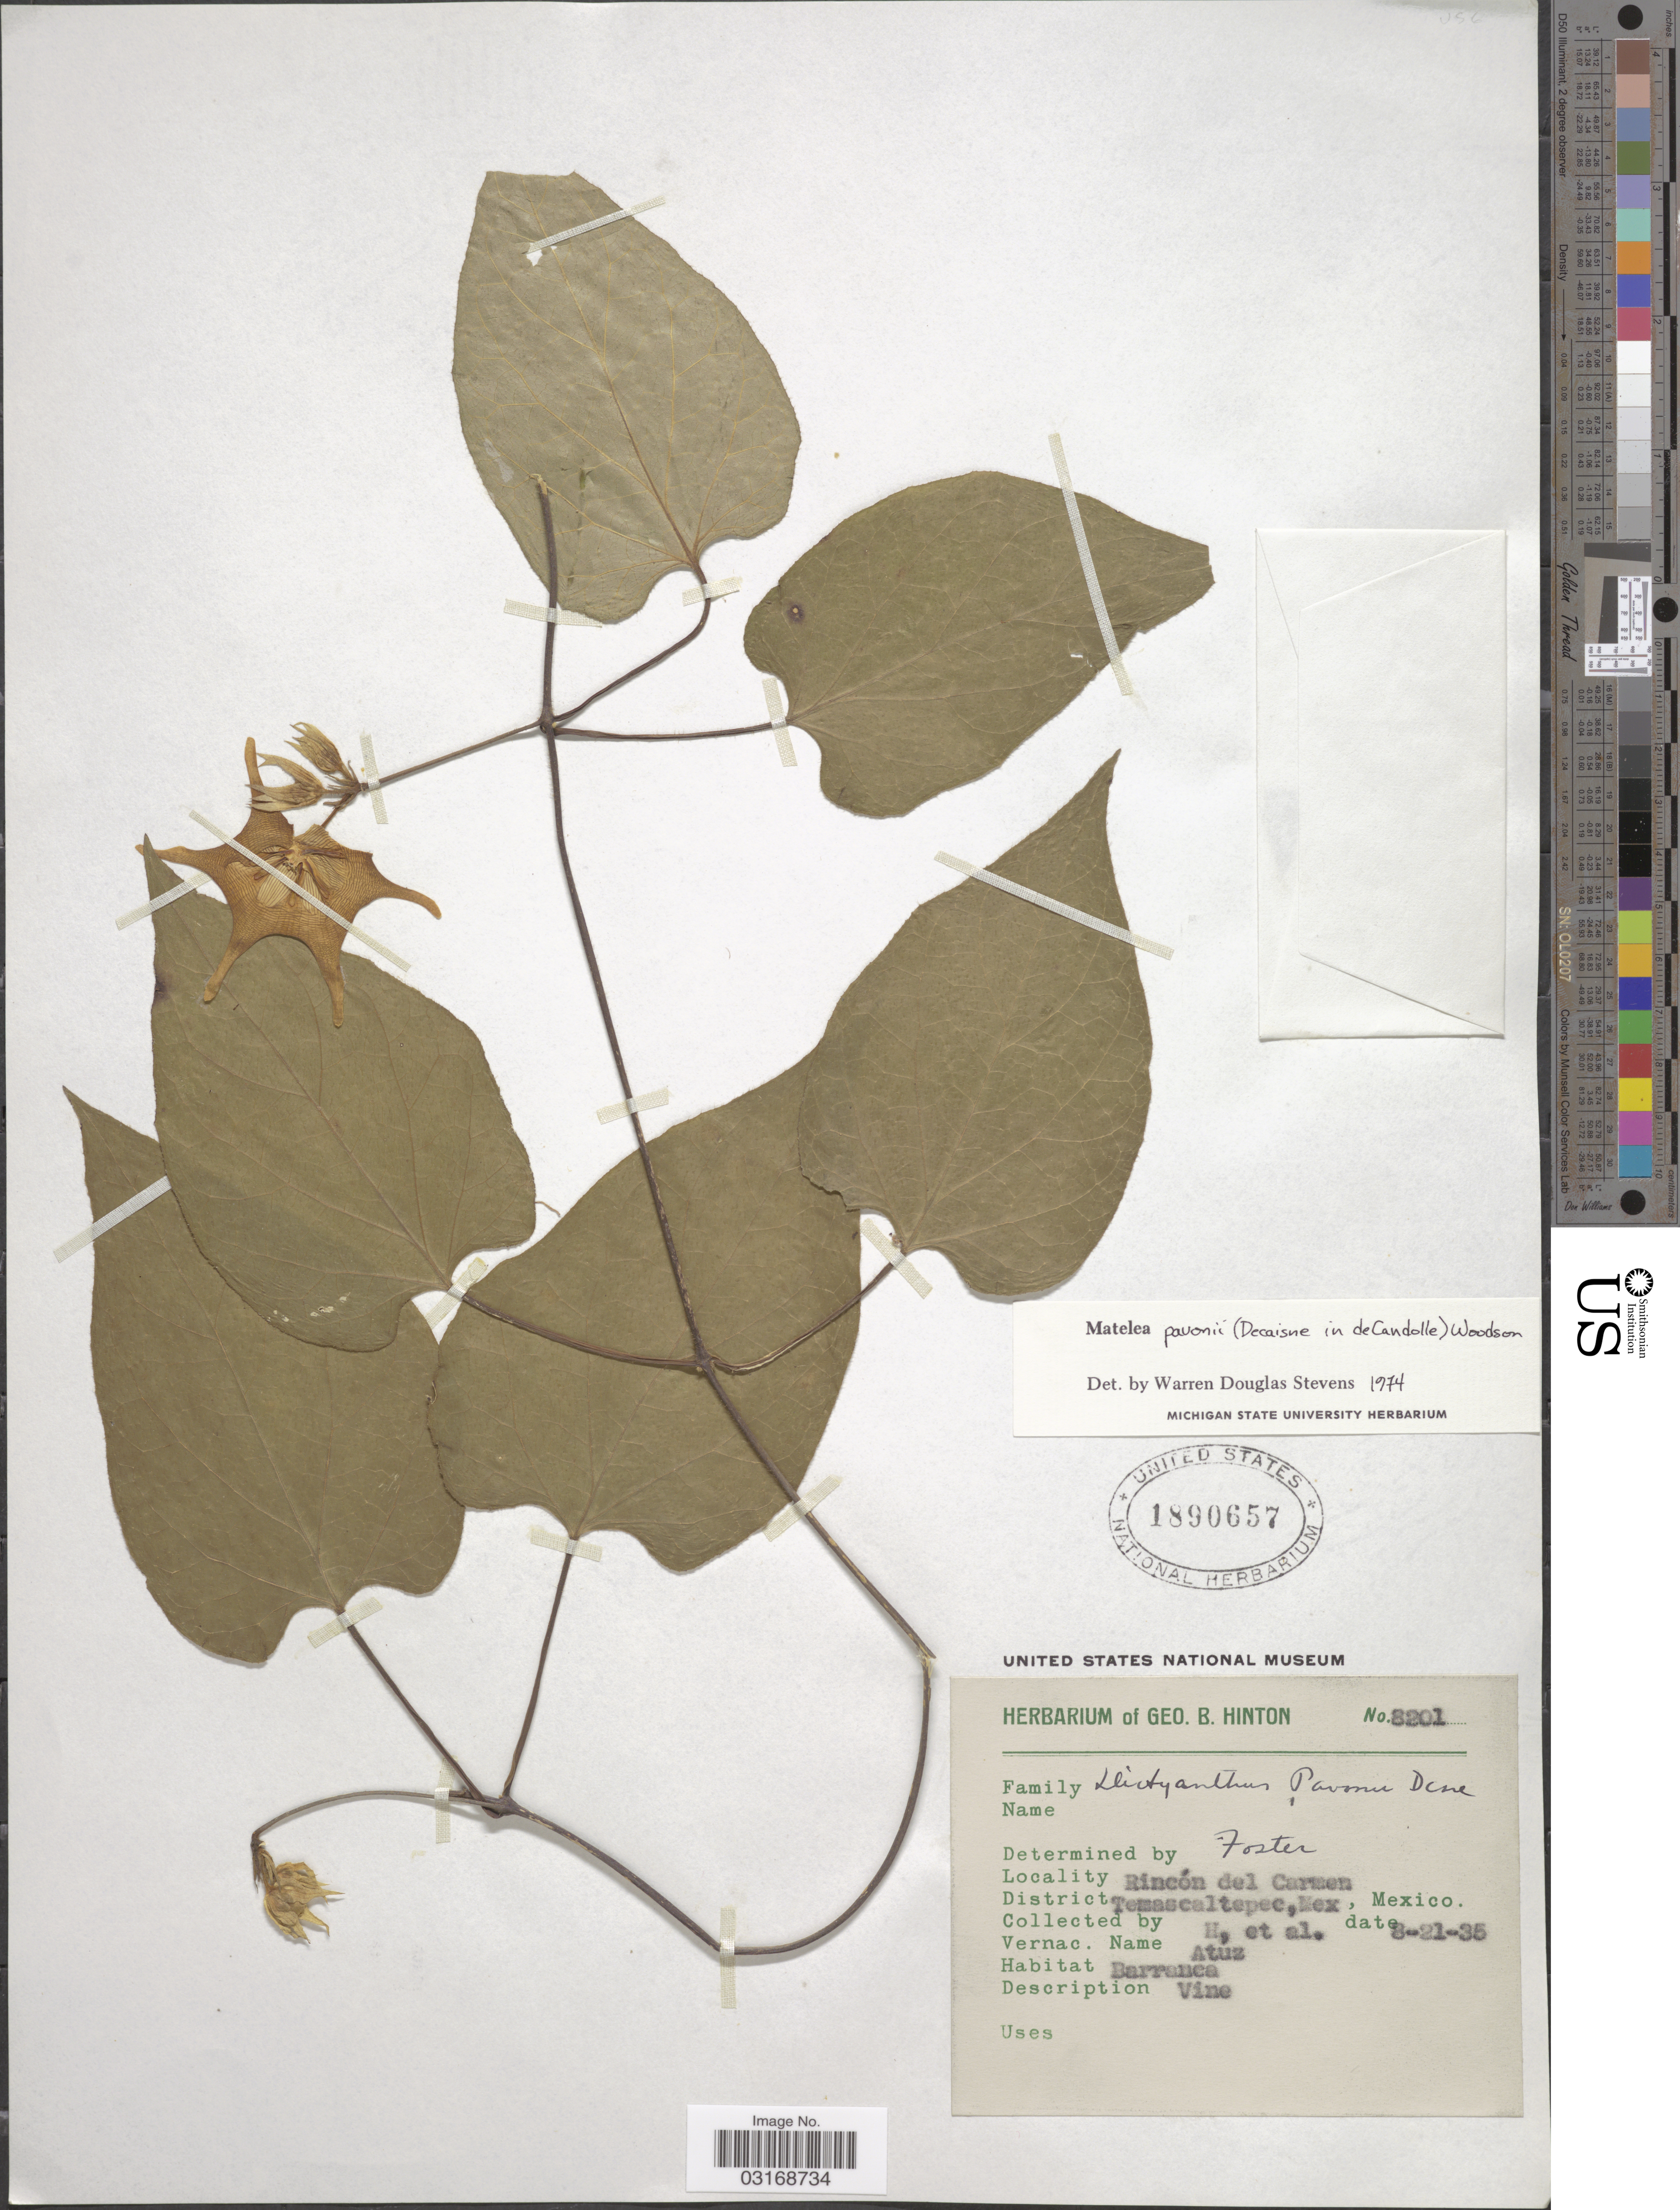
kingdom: Plantae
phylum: Tracheophyta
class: Magnoliopsida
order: Gentianales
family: Apocynaceae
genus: Matelea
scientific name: Matelea pavonii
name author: (Decne.) Woodson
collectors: G. B. Hinton & et al.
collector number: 8201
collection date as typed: Transcribed d/m/y: 21/8/35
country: Mexico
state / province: México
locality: Rincón del Carmen. District Temascaltepec, Mex.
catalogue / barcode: US 1890657